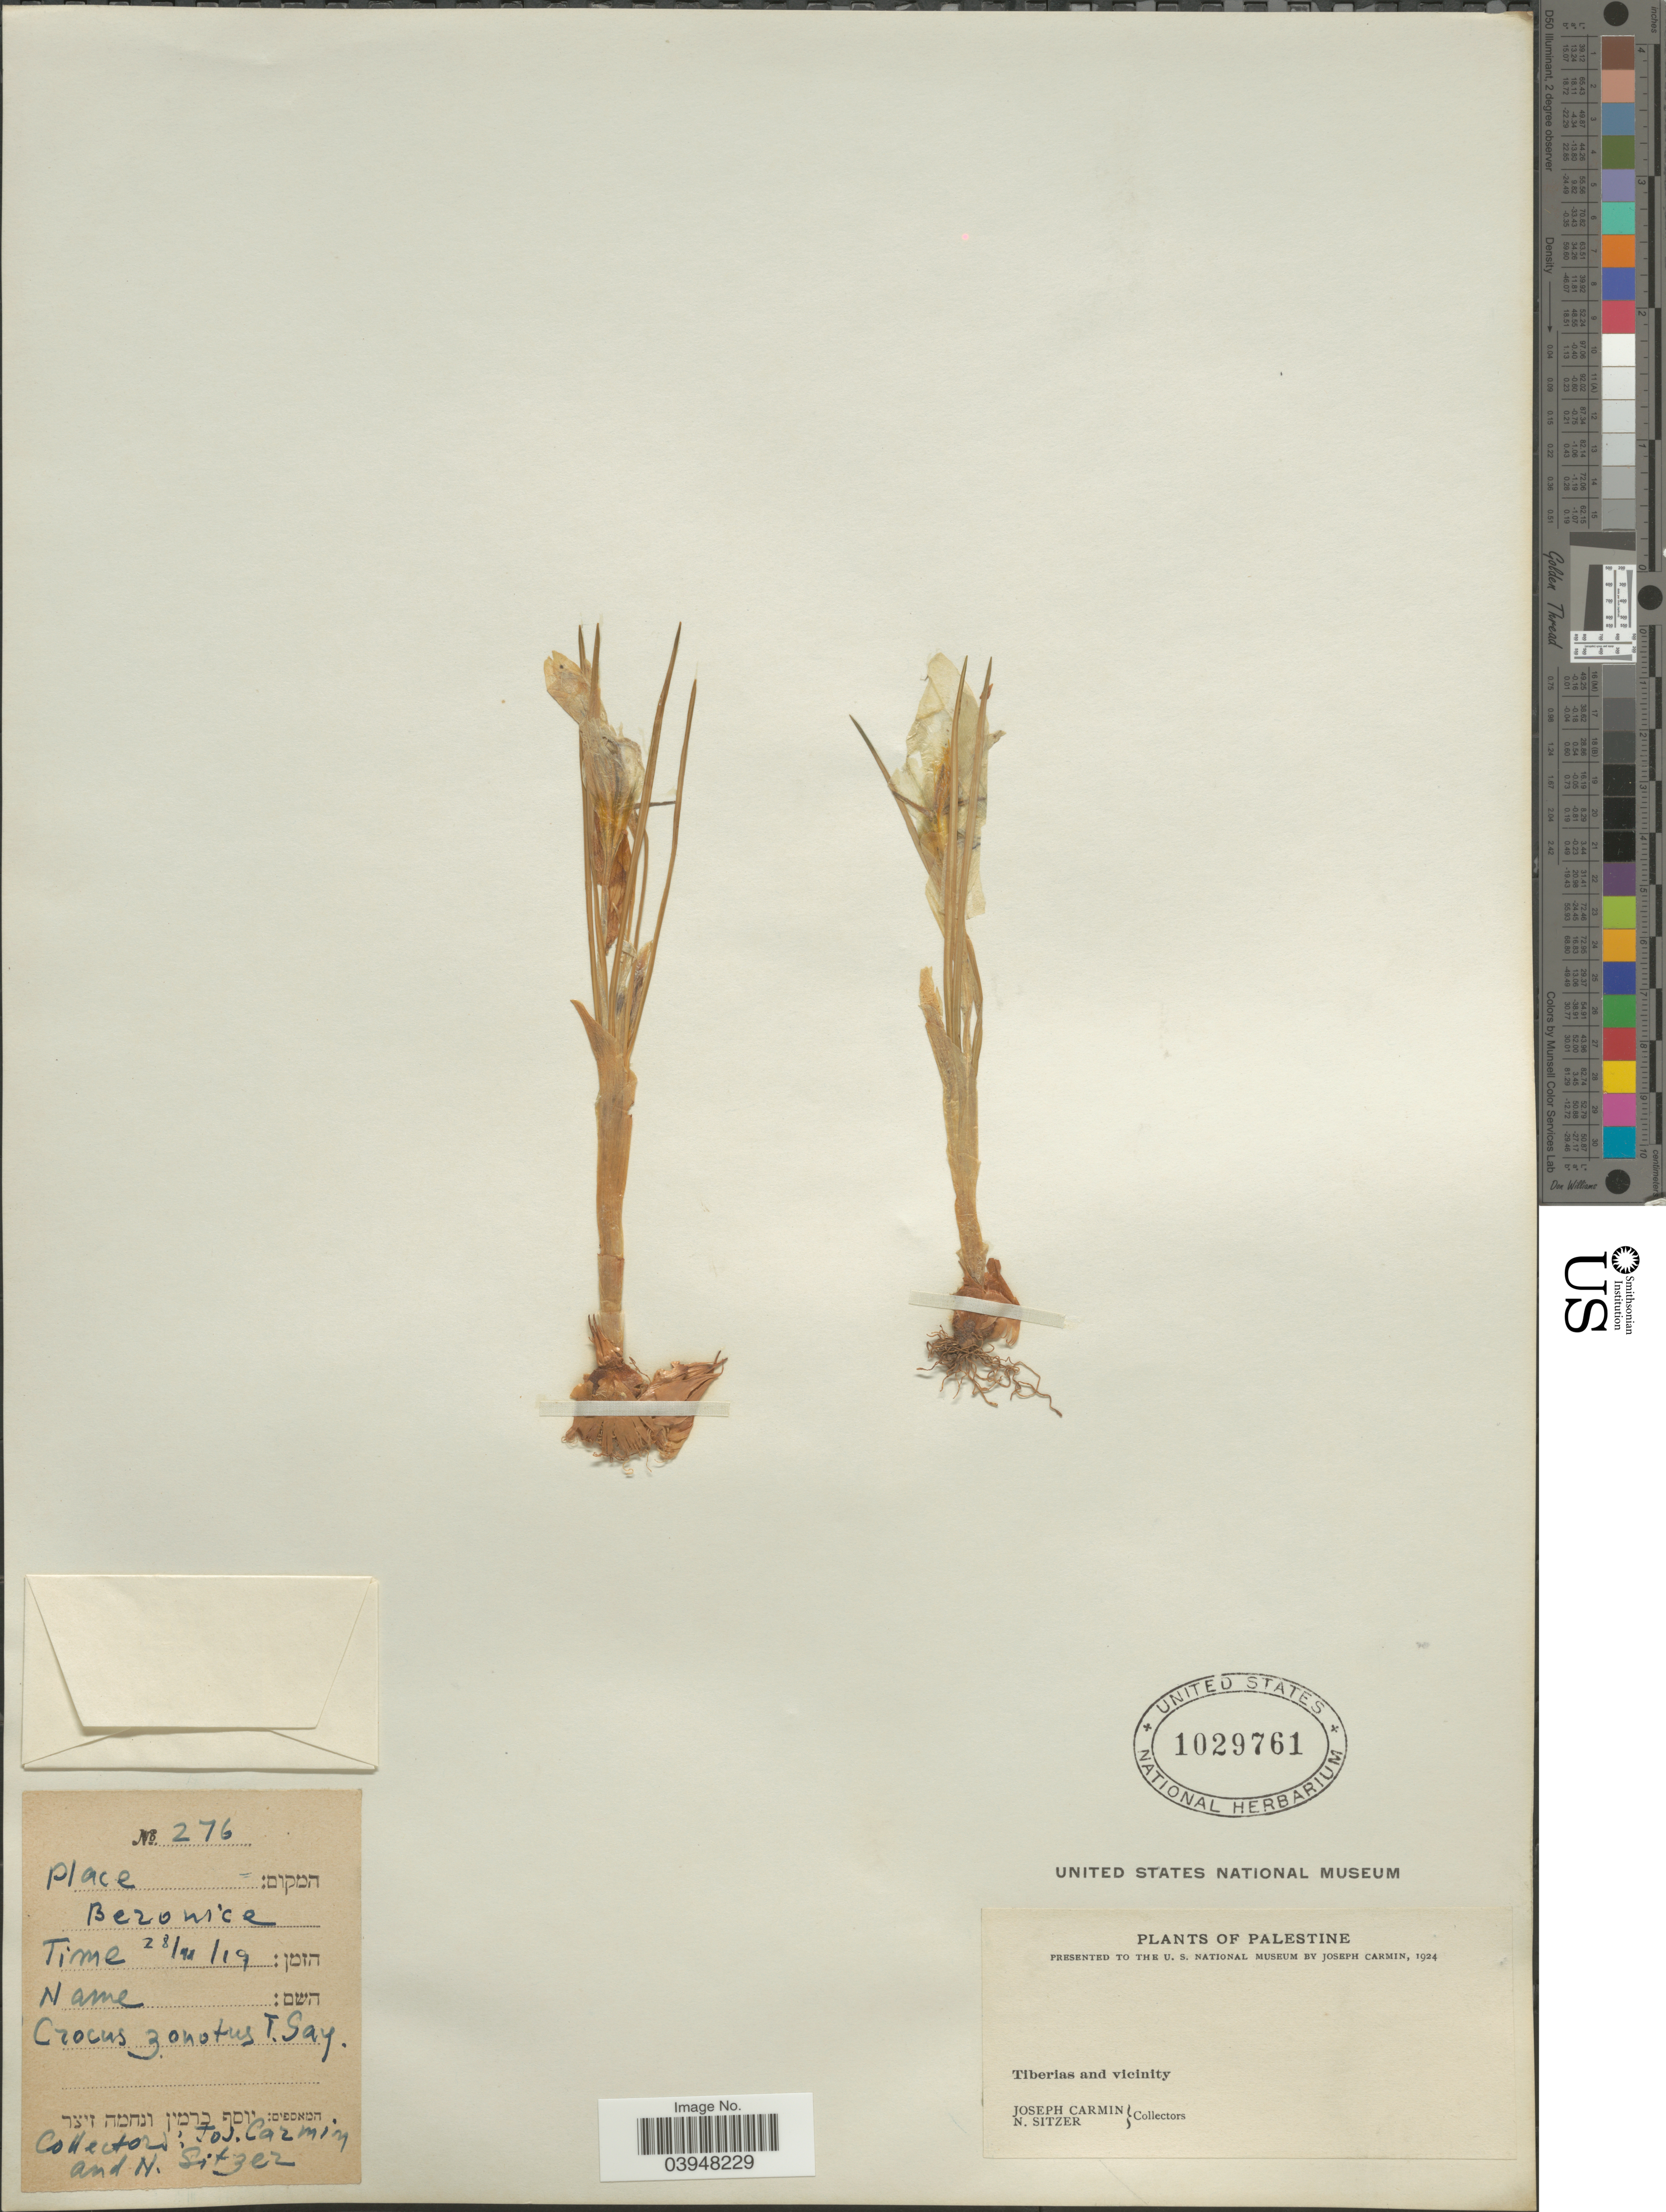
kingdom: Plantae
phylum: Tracheophyta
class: Liliopsida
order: Asparagales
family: Iridaceae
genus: Crocus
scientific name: Crocus zonatus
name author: J. Gay ex Klatt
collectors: J. Carmin & N. Sitzer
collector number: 276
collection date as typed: Transcribed d/m/y: 28/11/19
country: Israel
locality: Palestine. Tiberias and vicinity.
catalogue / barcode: US 1029761